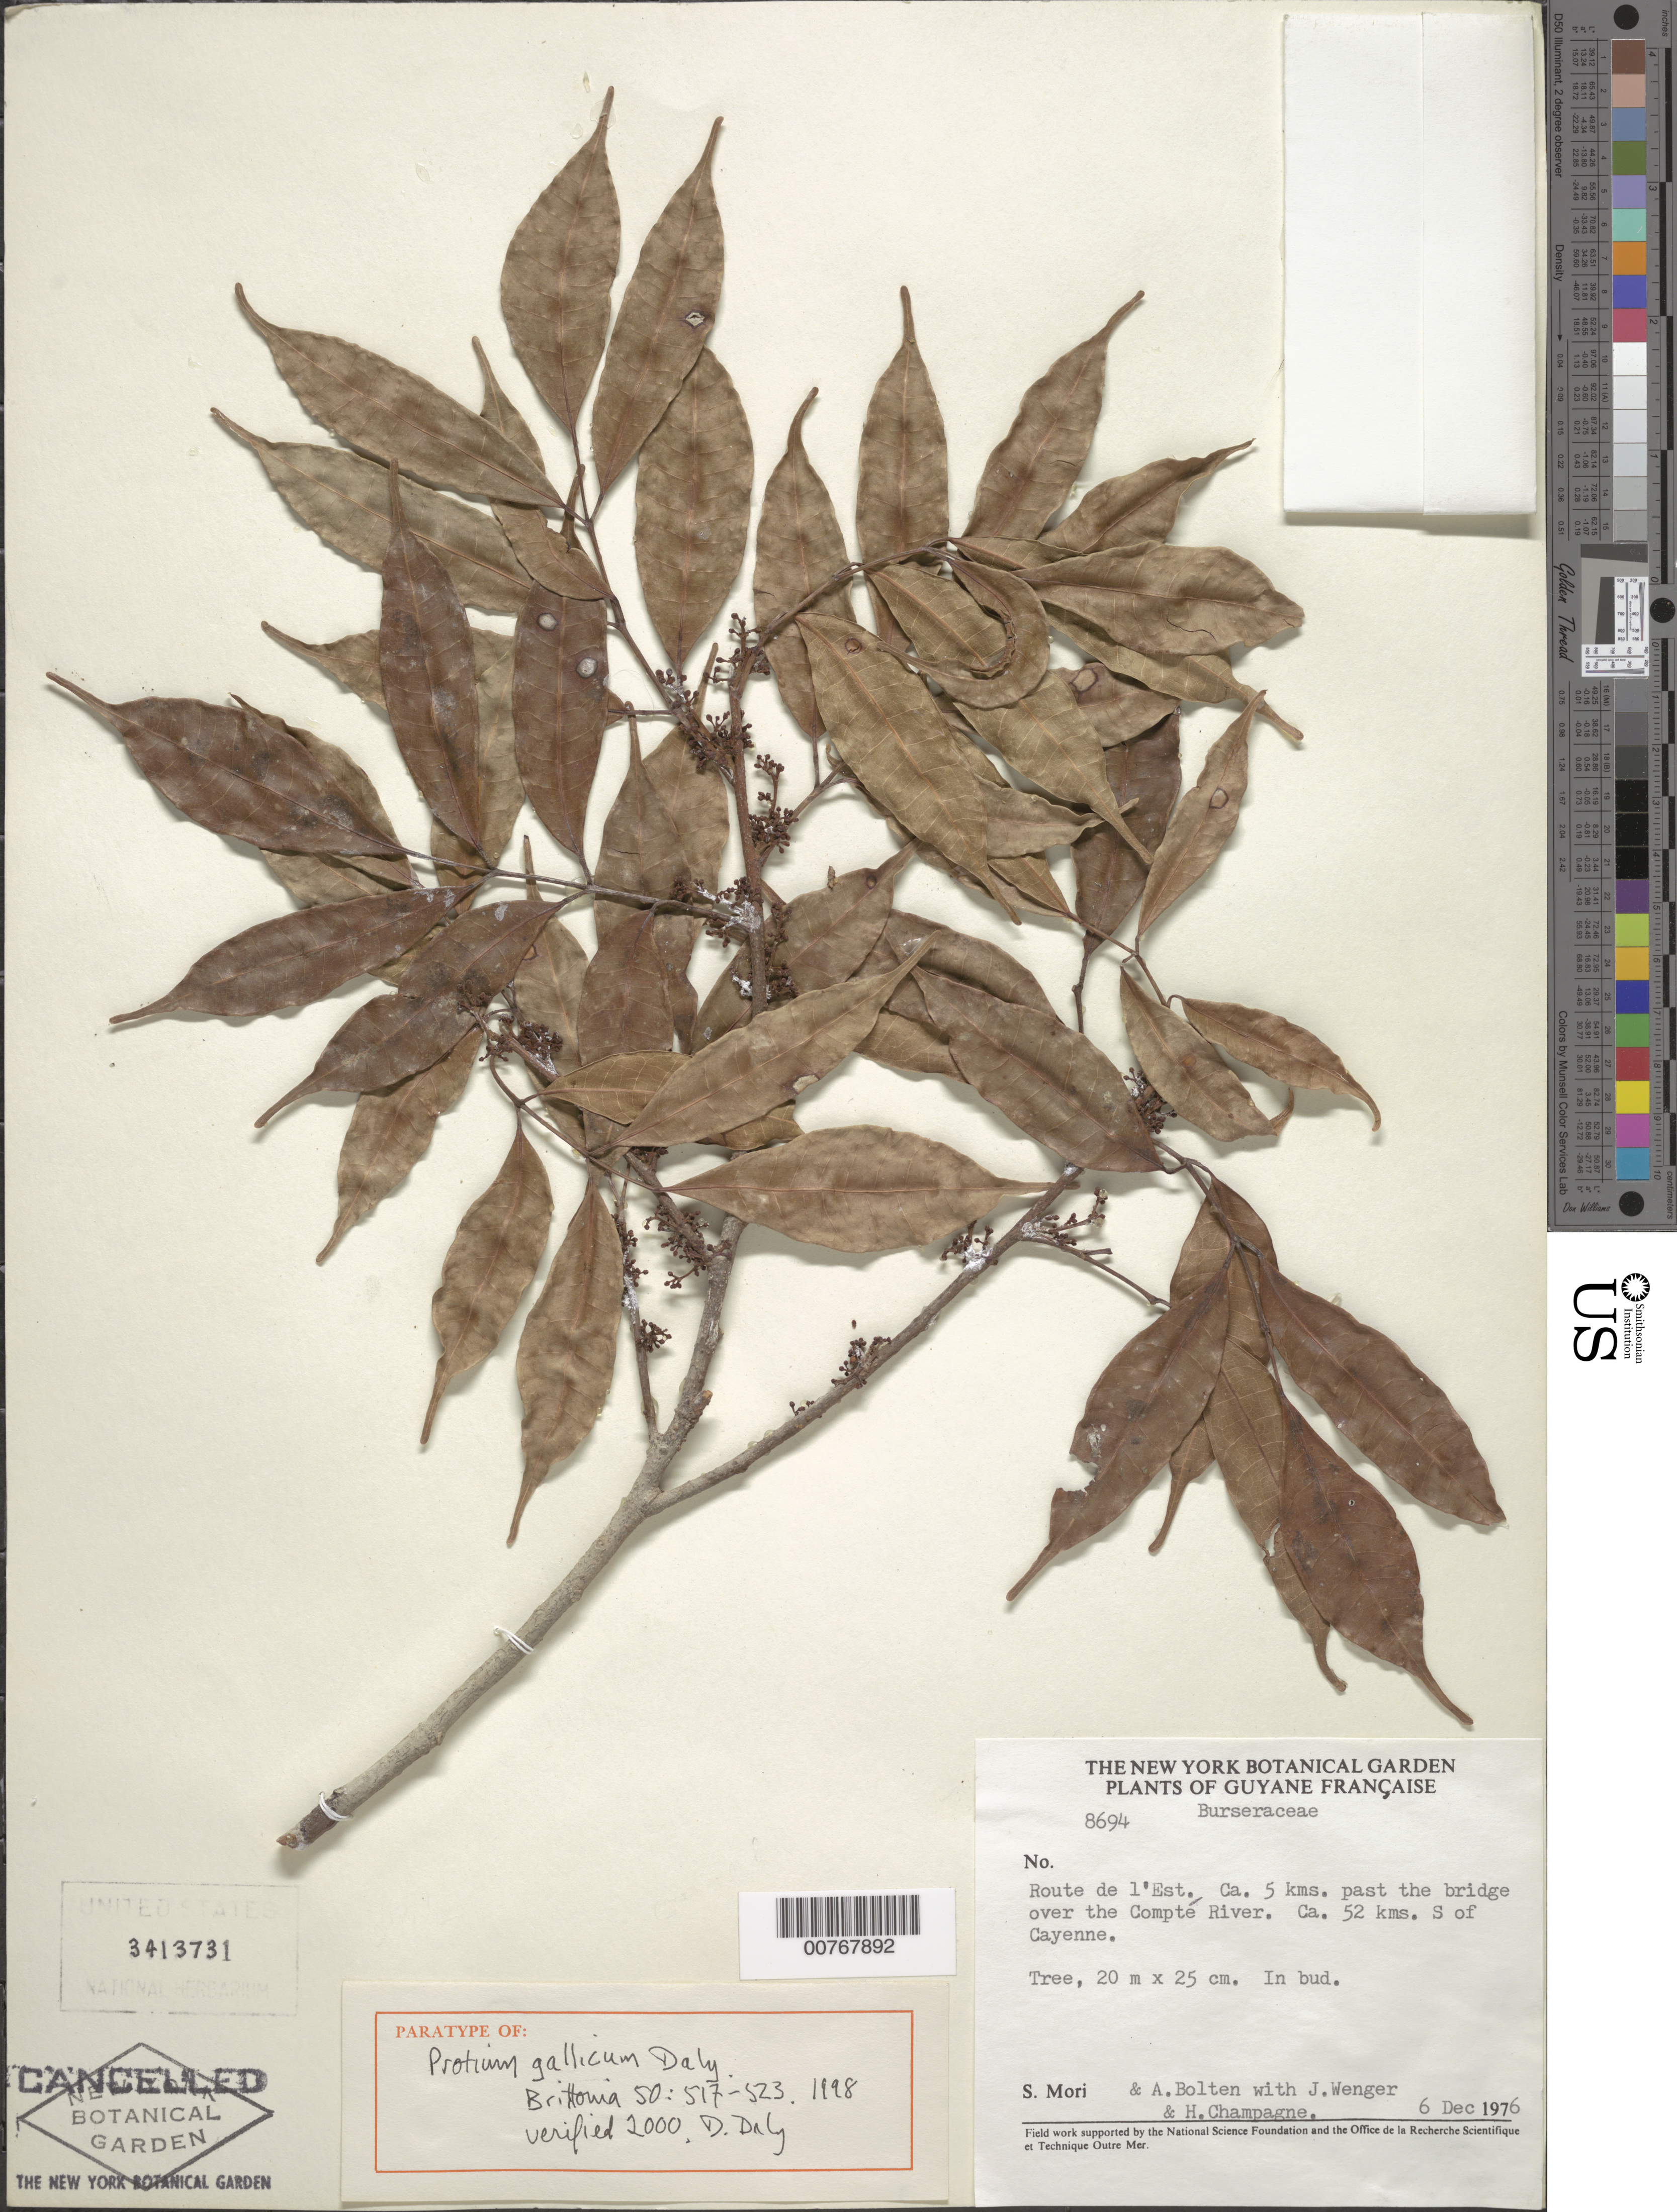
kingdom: Plantae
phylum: Tracheophyta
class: Magnoliopsida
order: Sapindales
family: Burseraceae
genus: Protium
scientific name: Protium gallicum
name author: Daly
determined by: Daly, D. C.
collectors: S. Mori, A. Bolten, J. Wenger & H. Champagne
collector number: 8694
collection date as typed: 6-Dec-76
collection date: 1976-12-06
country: French Guiana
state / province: Cayenne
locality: Cayenne, 52 km S of, on new road to Brazil (Route de l'est), ca 5 km past bridge over Compté River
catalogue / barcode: US 3413731